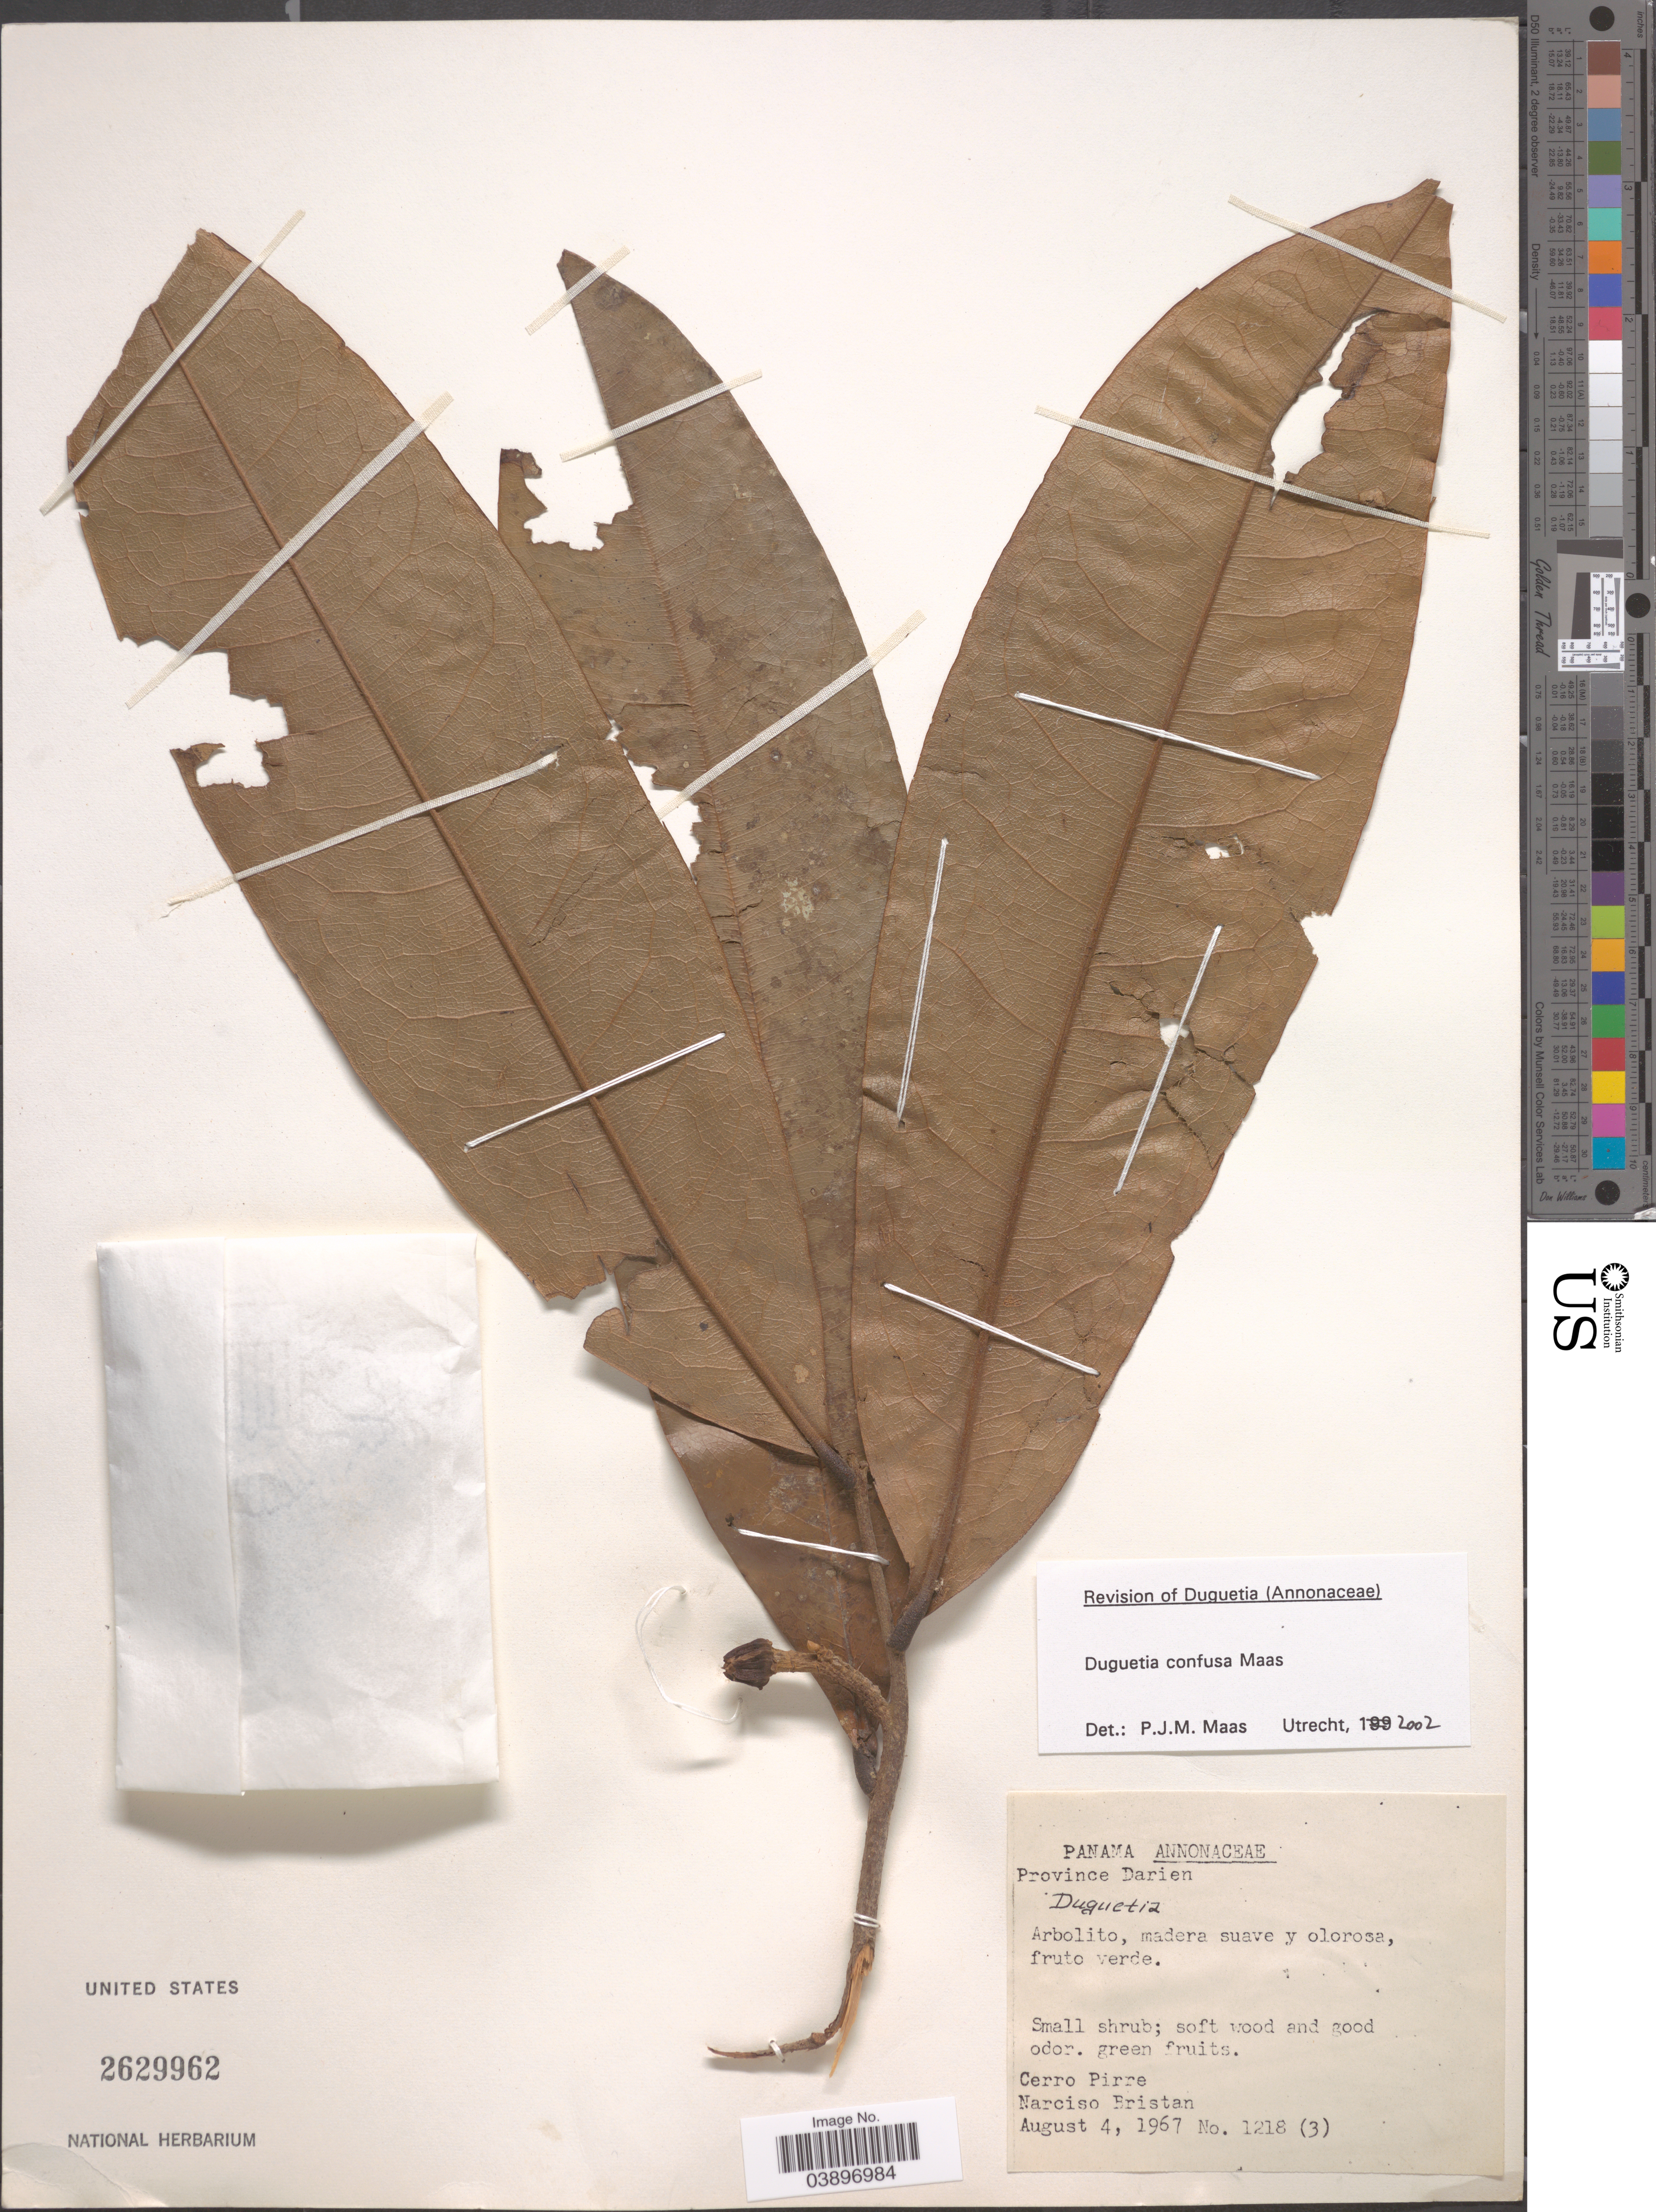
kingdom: Plantae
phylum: Tracheophyta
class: Magnoliopsida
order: Magnoliales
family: Annonaceae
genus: Duguetia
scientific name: Duguetia confusa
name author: Maas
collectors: N. Bristan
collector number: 1218 (3)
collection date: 1967-08-04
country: Panama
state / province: Darien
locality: Cerro Pirre.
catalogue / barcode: US 2629962